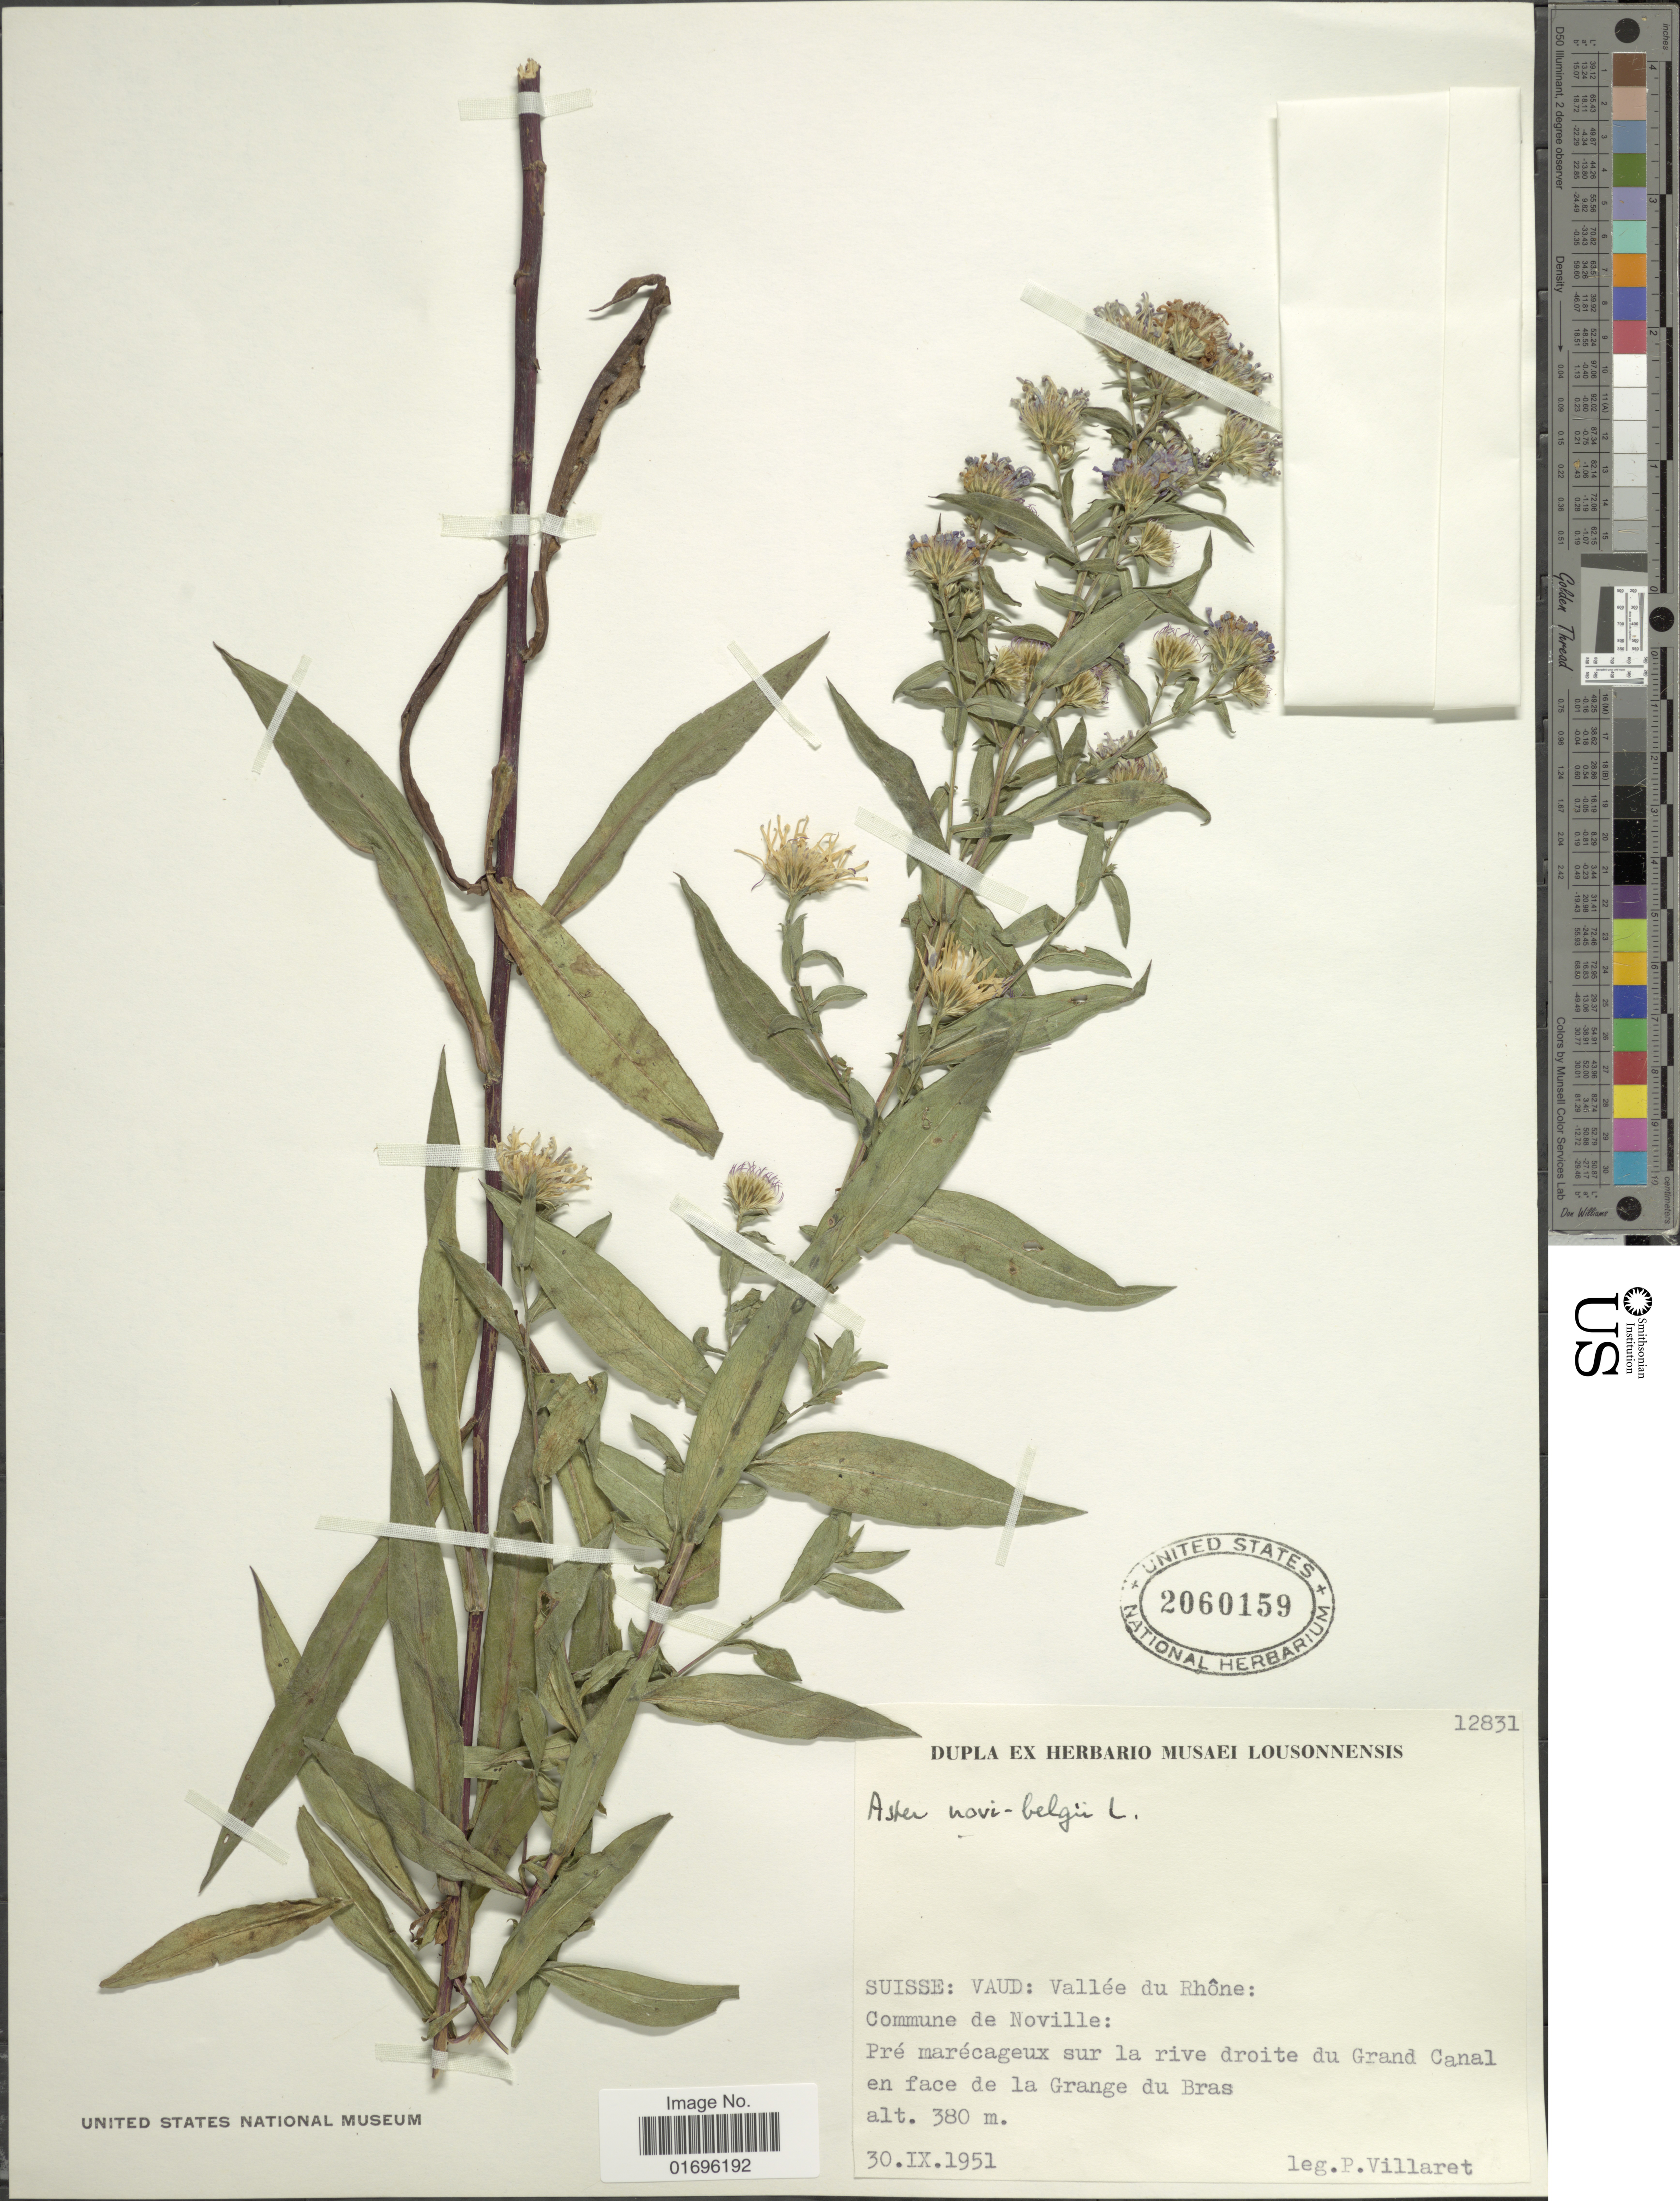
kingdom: Plantae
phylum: Tracheophyta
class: Magnoliopsida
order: Asterales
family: Asteraceae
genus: Aster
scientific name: Aster novi-belgii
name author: L.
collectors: P. Villaret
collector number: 12831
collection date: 1951-09-30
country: Switzerland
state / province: Vaud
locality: Suisse: Vaud: Vallée du Rhône: Commune de Noville: Pré marécageux sur la rive droite du Grant Canal en face de la Grange du Bras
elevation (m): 380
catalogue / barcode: US 2060159